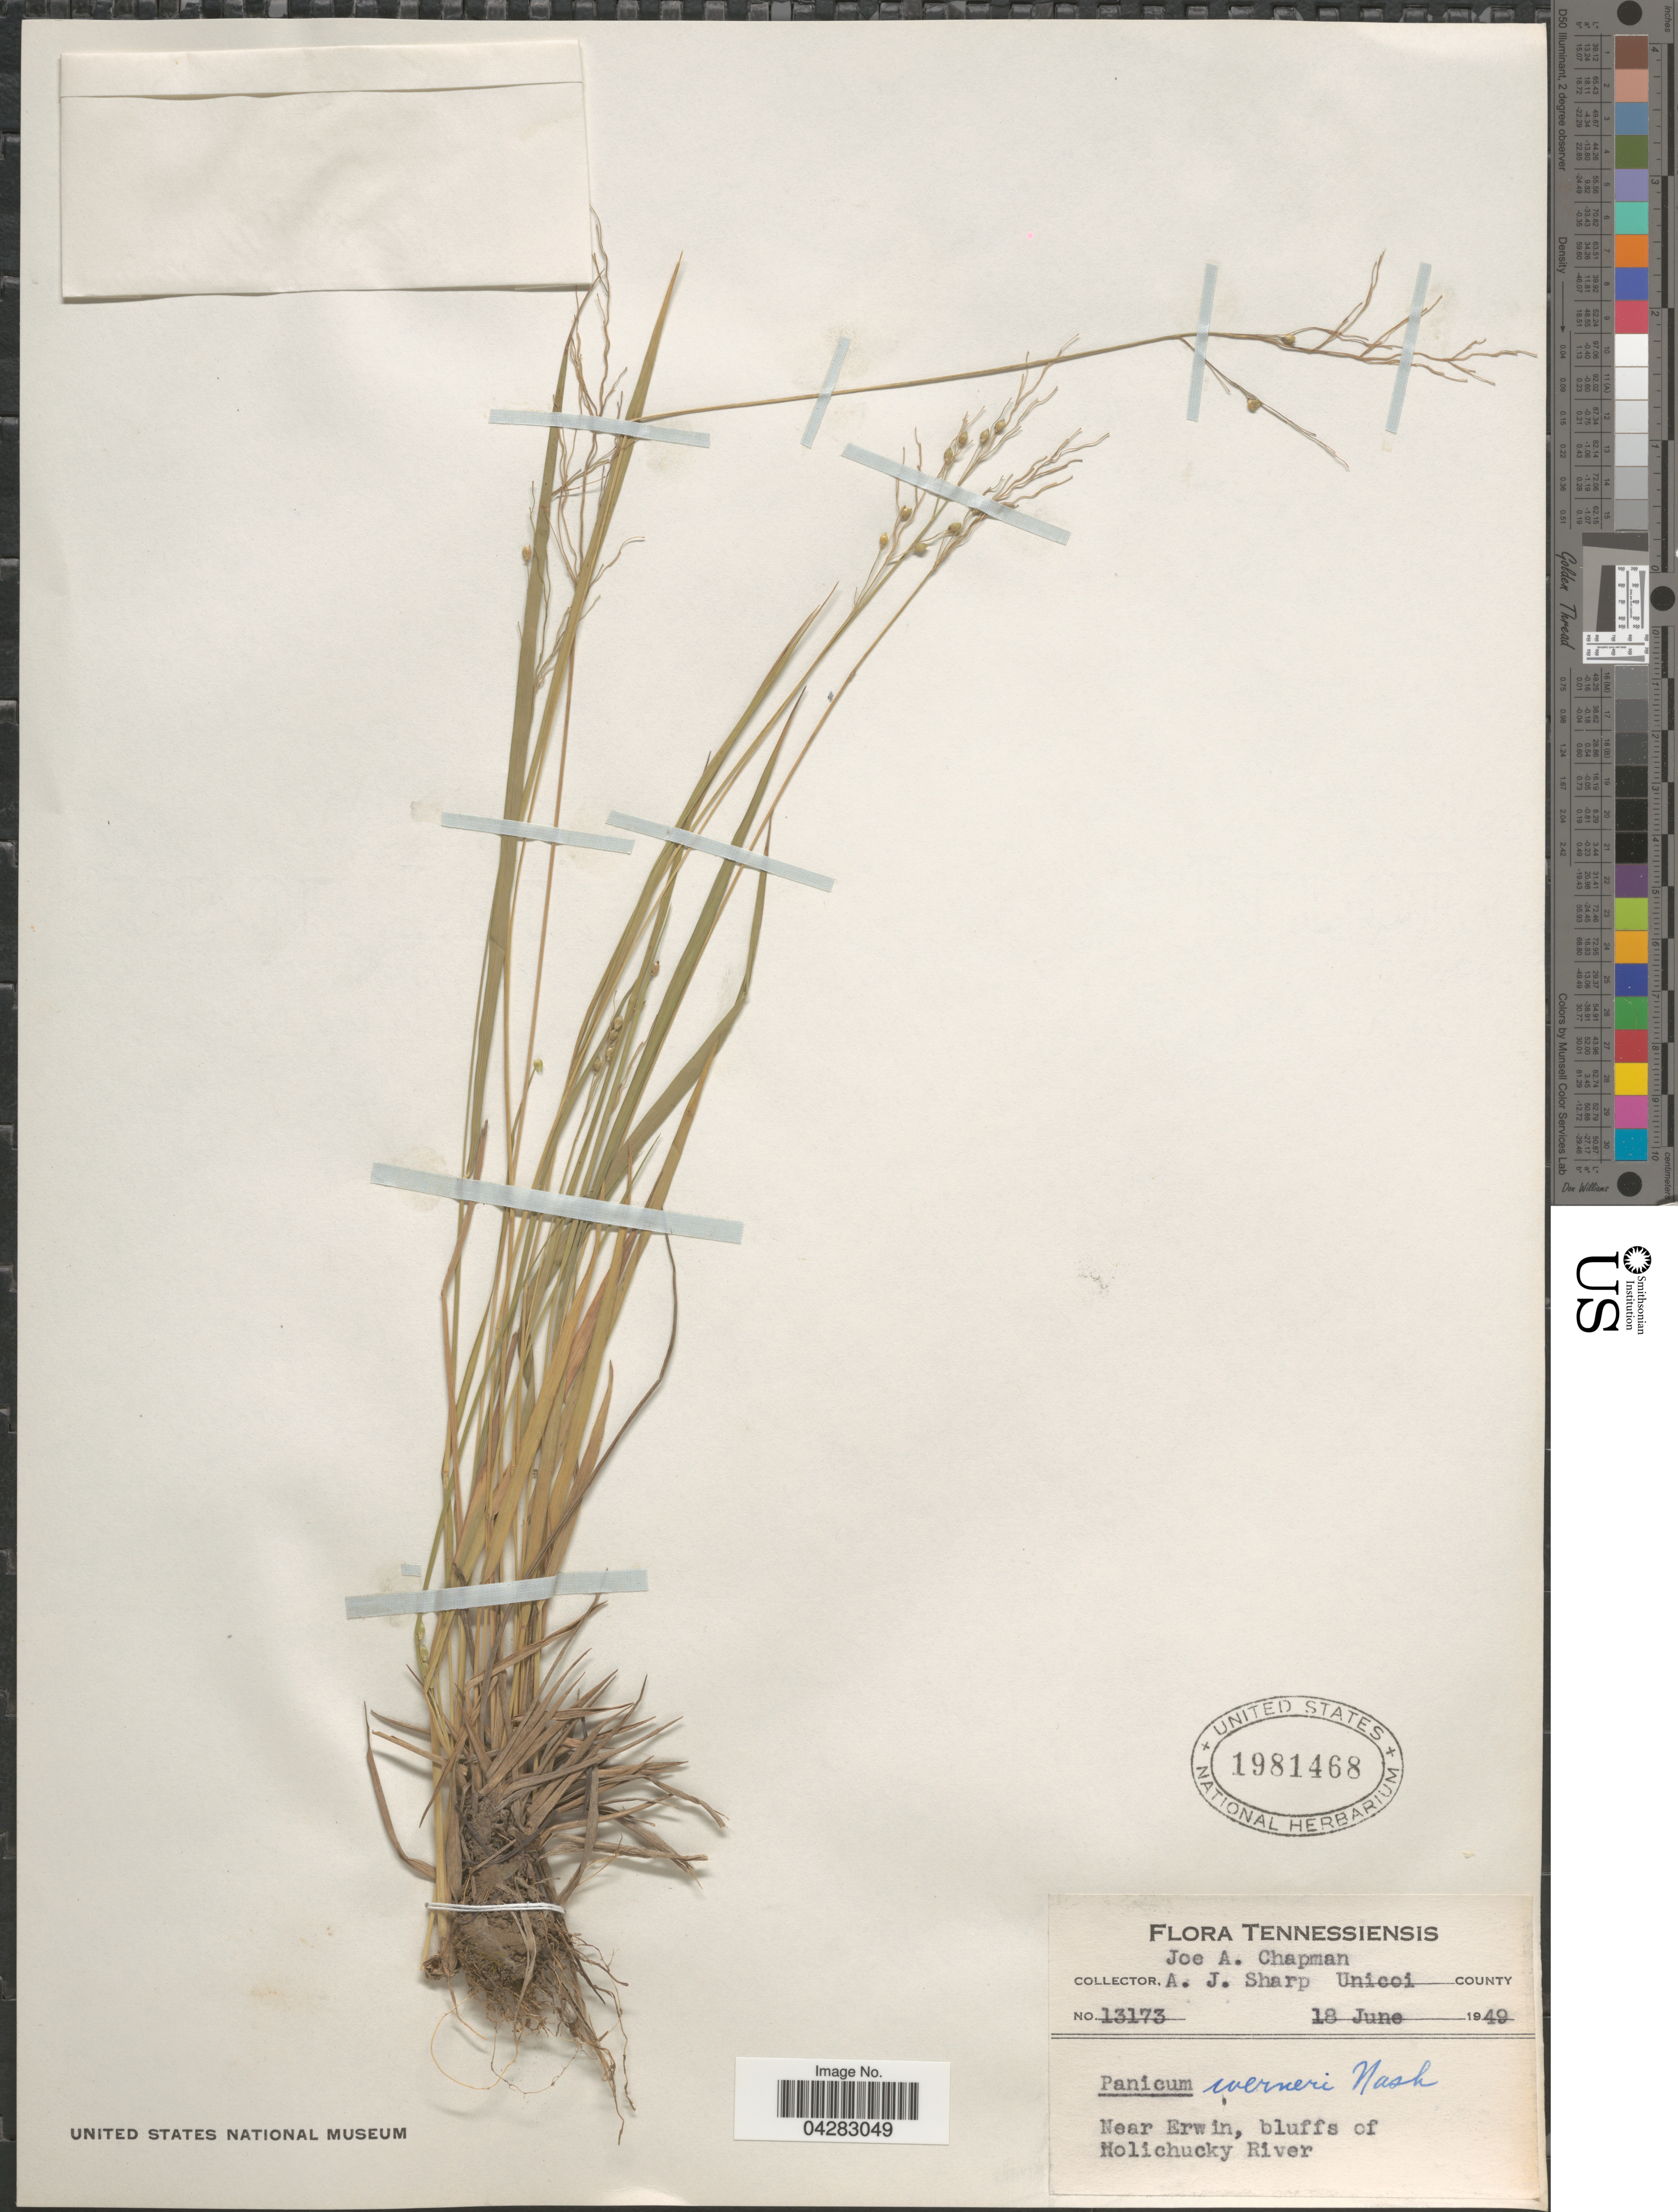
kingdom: Plantae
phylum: Tracheophyta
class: Liliopsida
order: Poales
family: Poaceae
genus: Dichanthelium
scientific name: Dichanthelium linearifolium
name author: (Scribn.) Gould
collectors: J. Chapman & A. J. Sharp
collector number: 13173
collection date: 1949-06-18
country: United States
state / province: Tennessee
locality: Tennessiensis. Unicoi County. Near Erwin, bluffs of Holichucky River.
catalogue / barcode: US 1981468